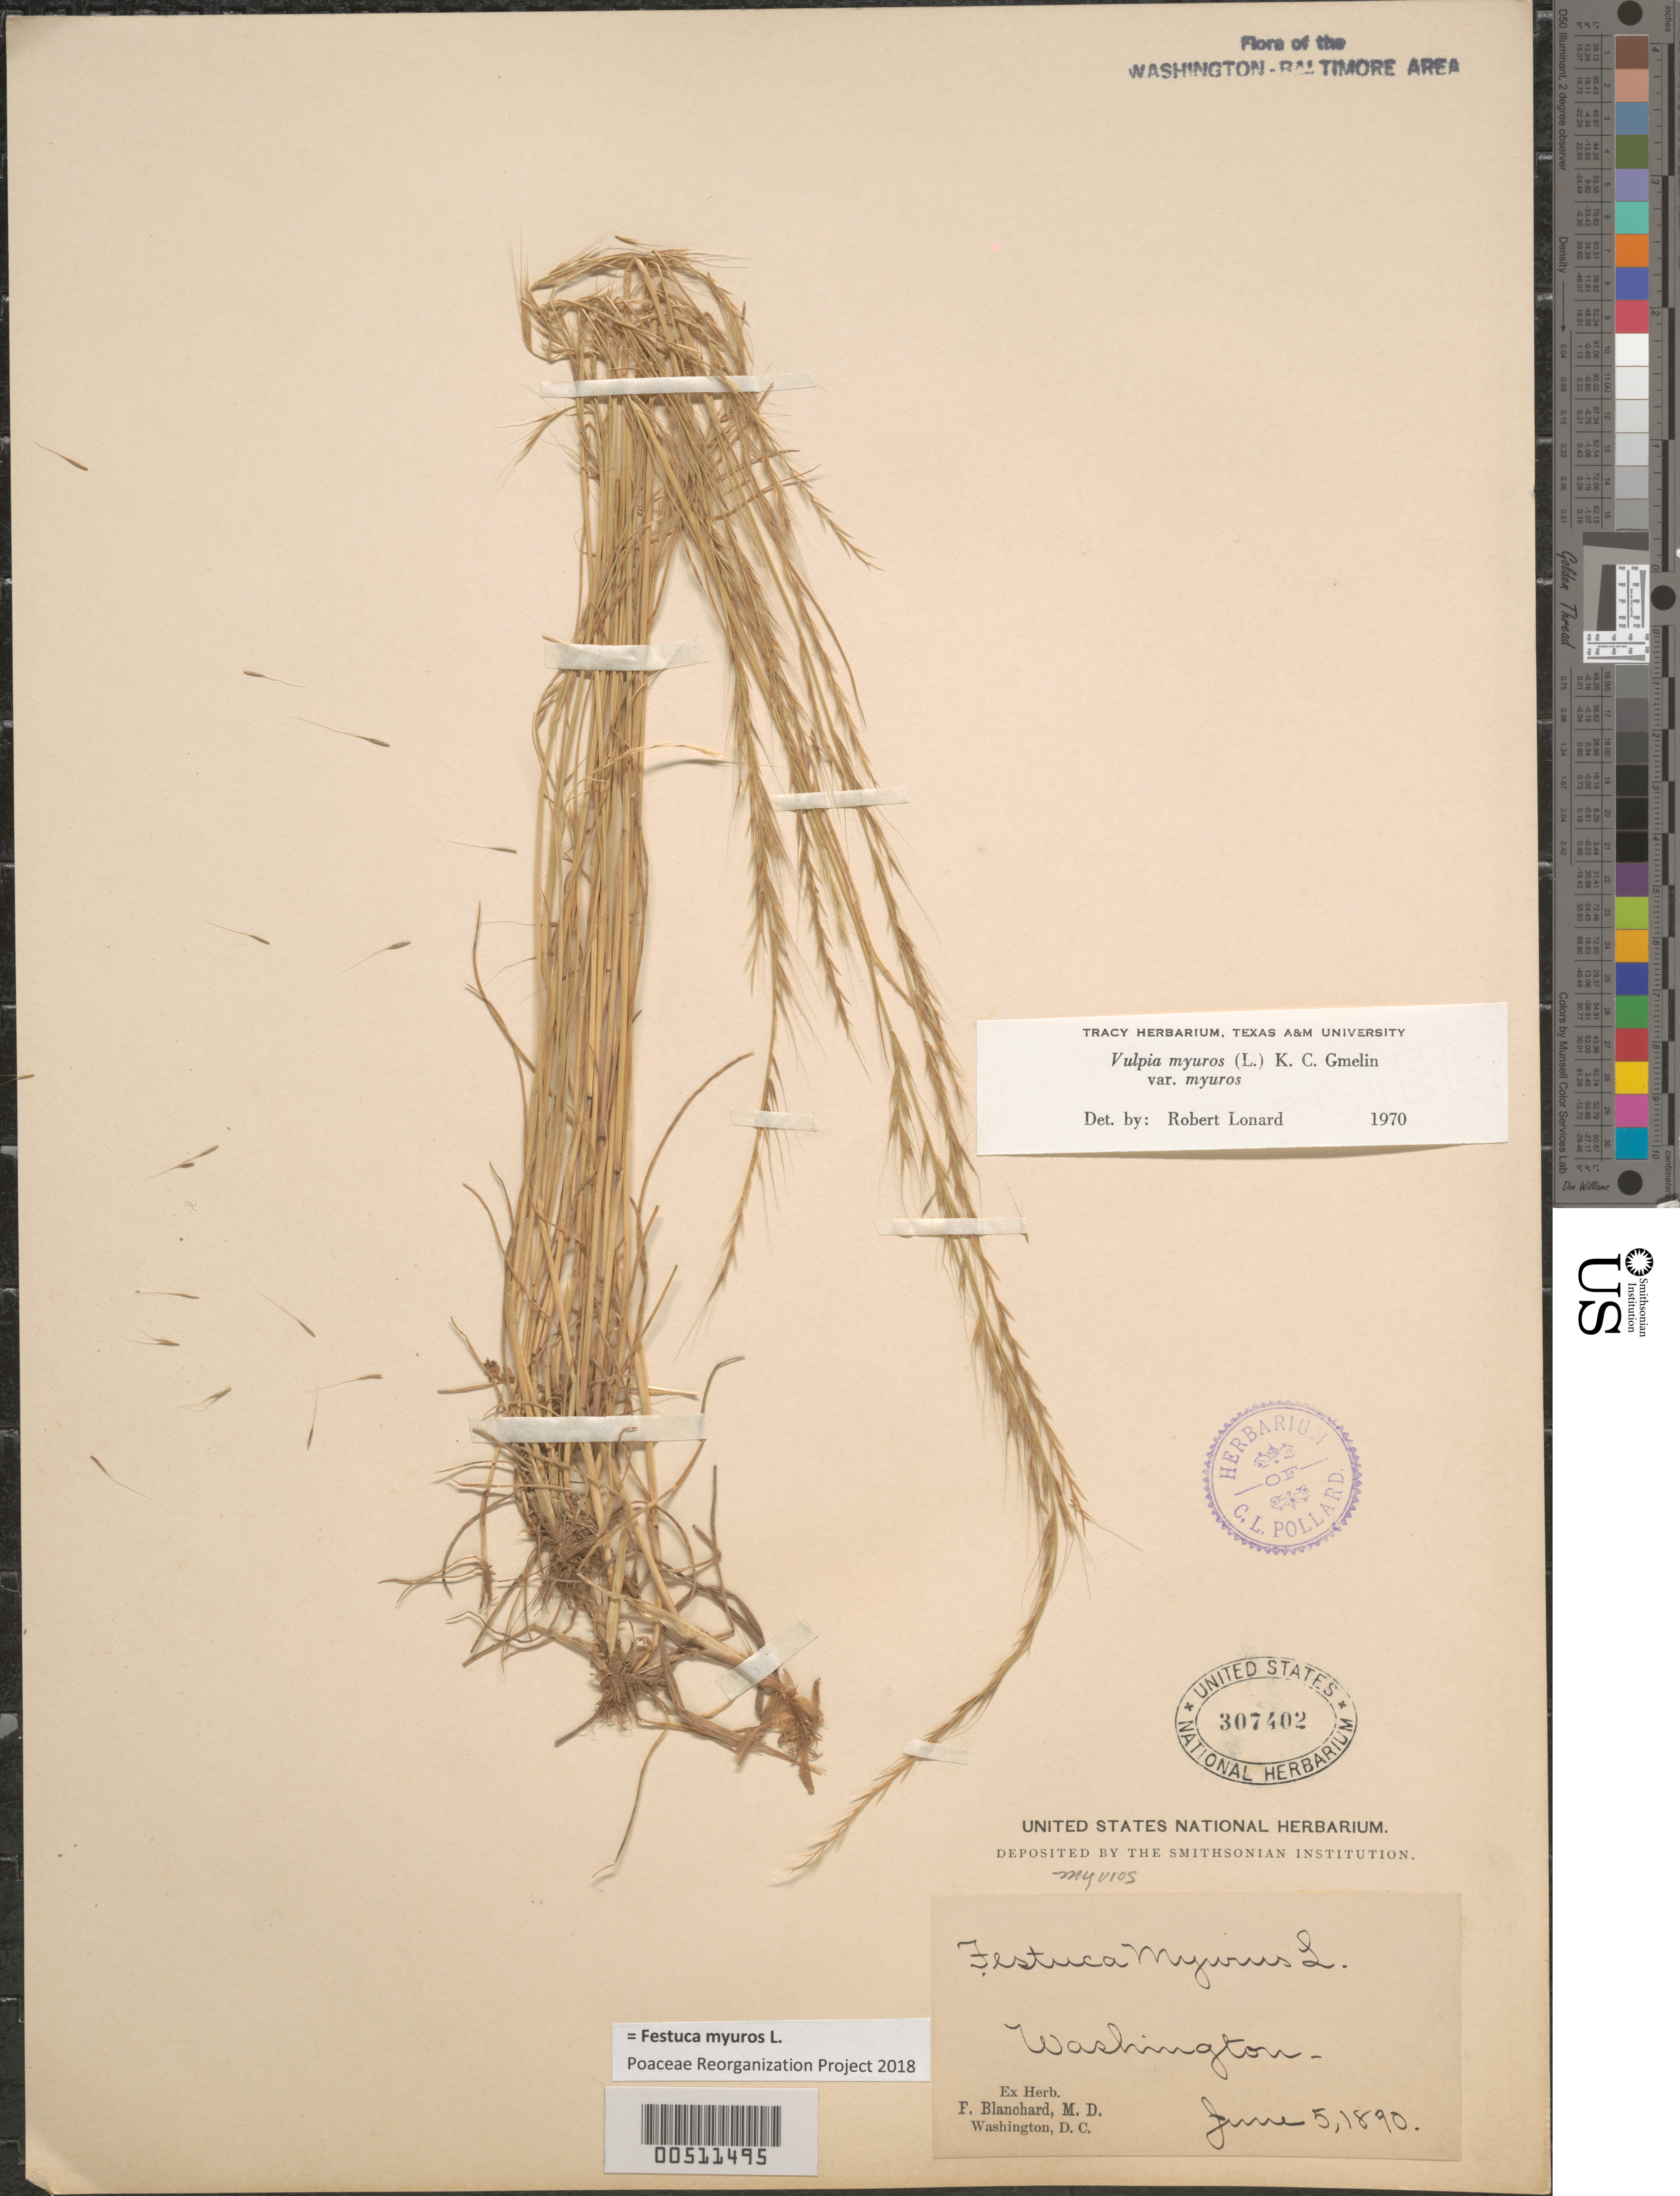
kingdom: Plantae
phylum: Tracheophyta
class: Liliopsida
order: Poales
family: Poaceae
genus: Festuca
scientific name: Festuca myuros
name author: L.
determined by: Poaceae Reorganization Project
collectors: F. Blanchard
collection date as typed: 05 Jun 1890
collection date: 1890-06-05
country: United States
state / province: District of Columbia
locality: Washington DC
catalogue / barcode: US 307402